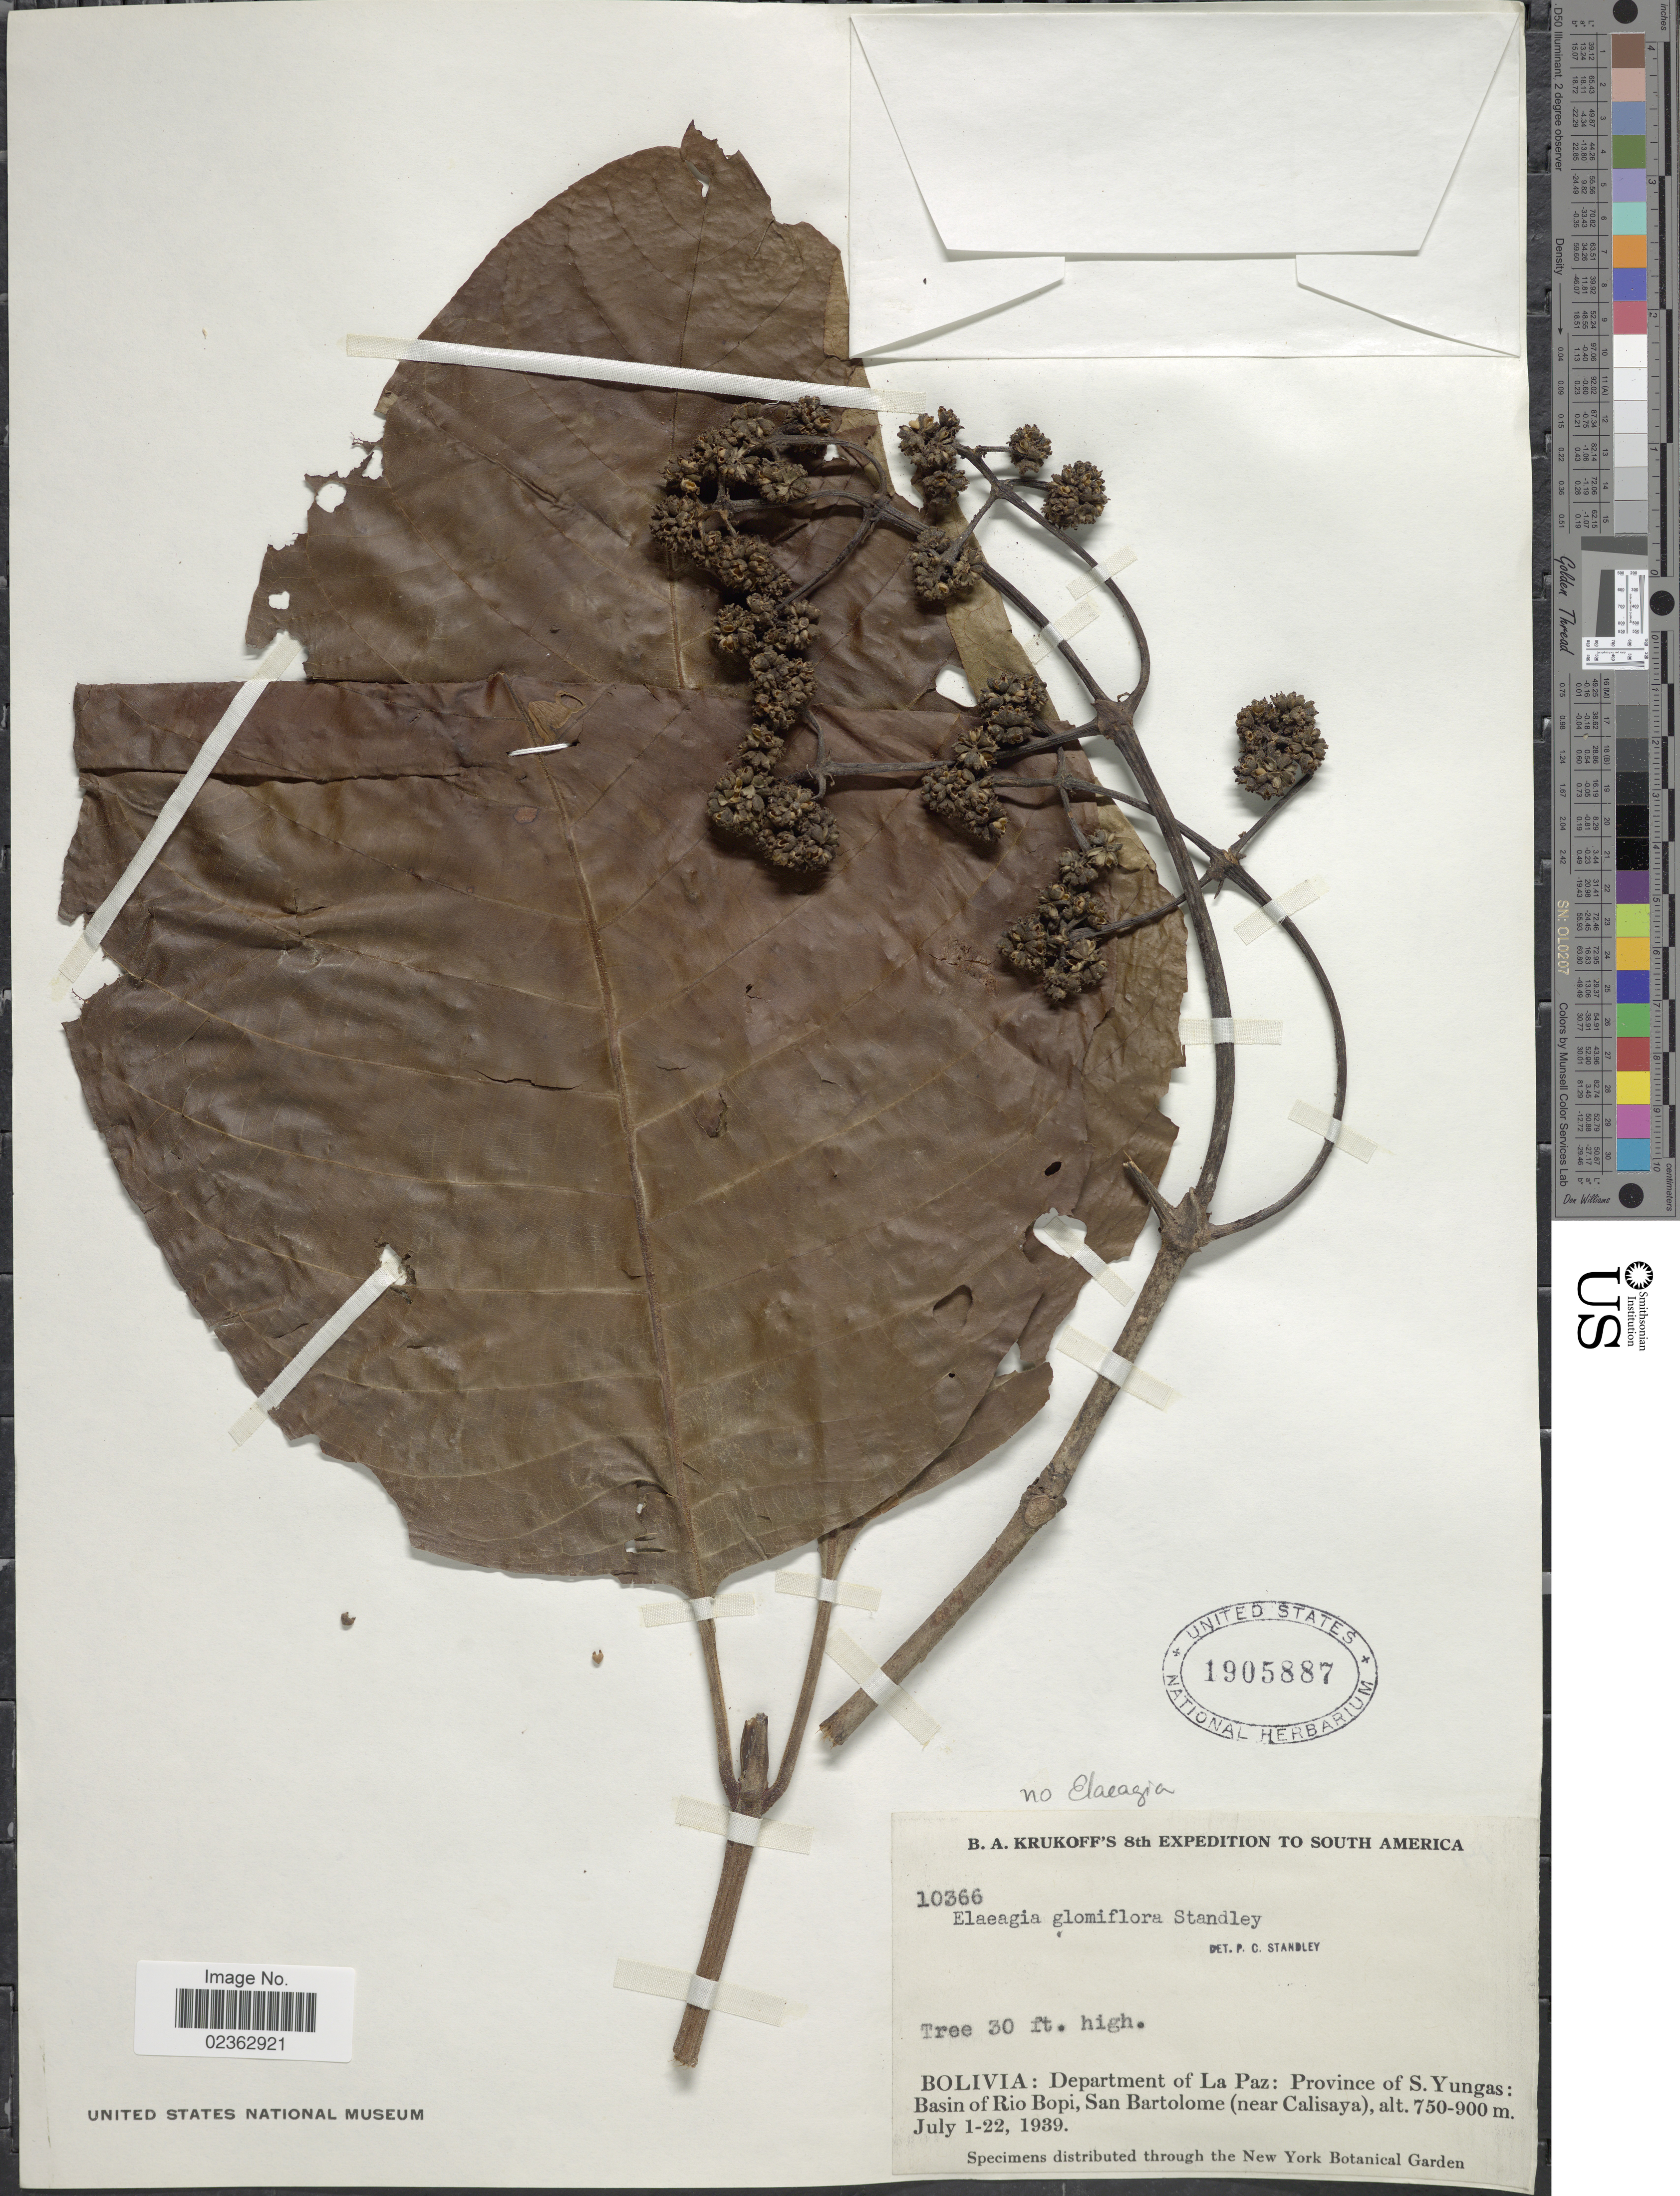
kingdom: Plantae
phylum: Tracheophyta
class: Magnoliopsida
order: Gentianales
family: Rubiaceae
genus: Simira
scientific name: Simira sp.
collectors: B. A. Krukoff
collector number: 10366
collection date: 1939-07-01/1939-07-22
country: Bolivia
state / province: La Paz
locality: Province of S. Yungas: Basin of Rio Bopi, San Bartolome (near Calisaya)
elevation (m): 750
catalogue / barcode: US 1905887